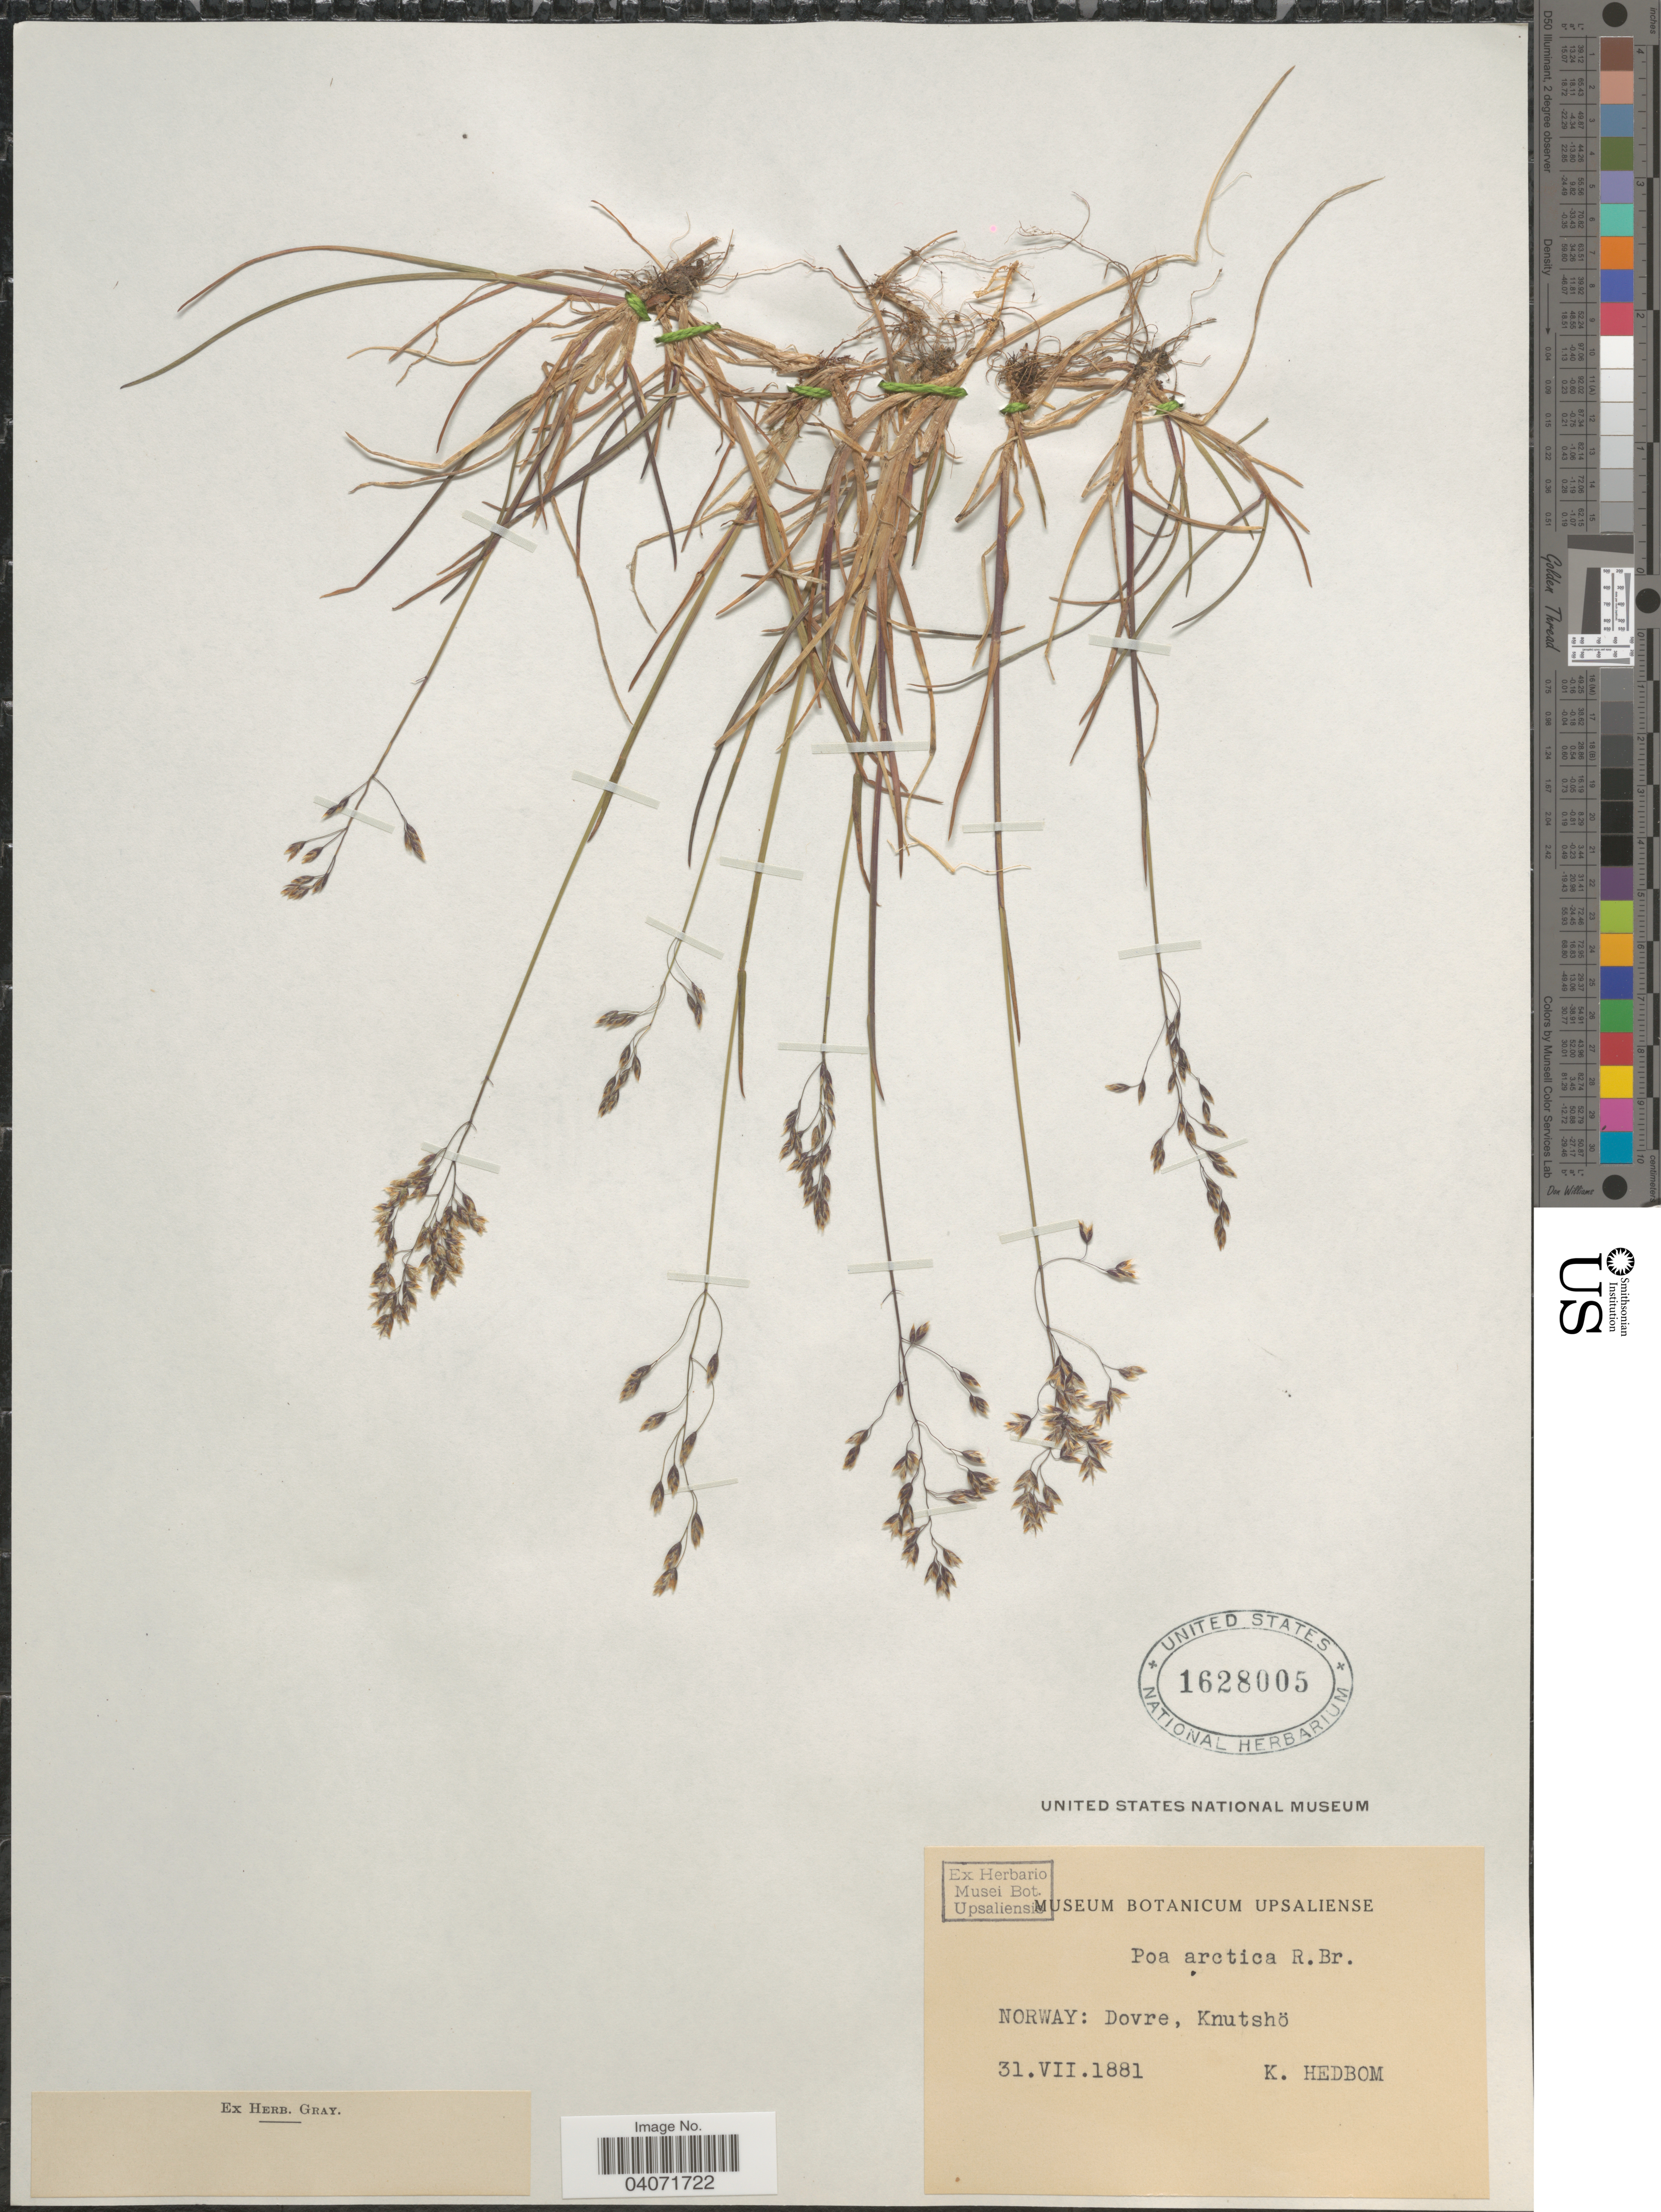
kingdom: Plantae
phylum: Tracheophyta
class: Liliopsida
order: Poales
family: Poaceae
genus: Poa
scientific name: Poa arctica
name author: R. Br.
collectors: K. Hedbom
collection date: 1881-07-31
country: Norway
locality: Dovre, Knutshö.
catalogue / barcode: US 1628005